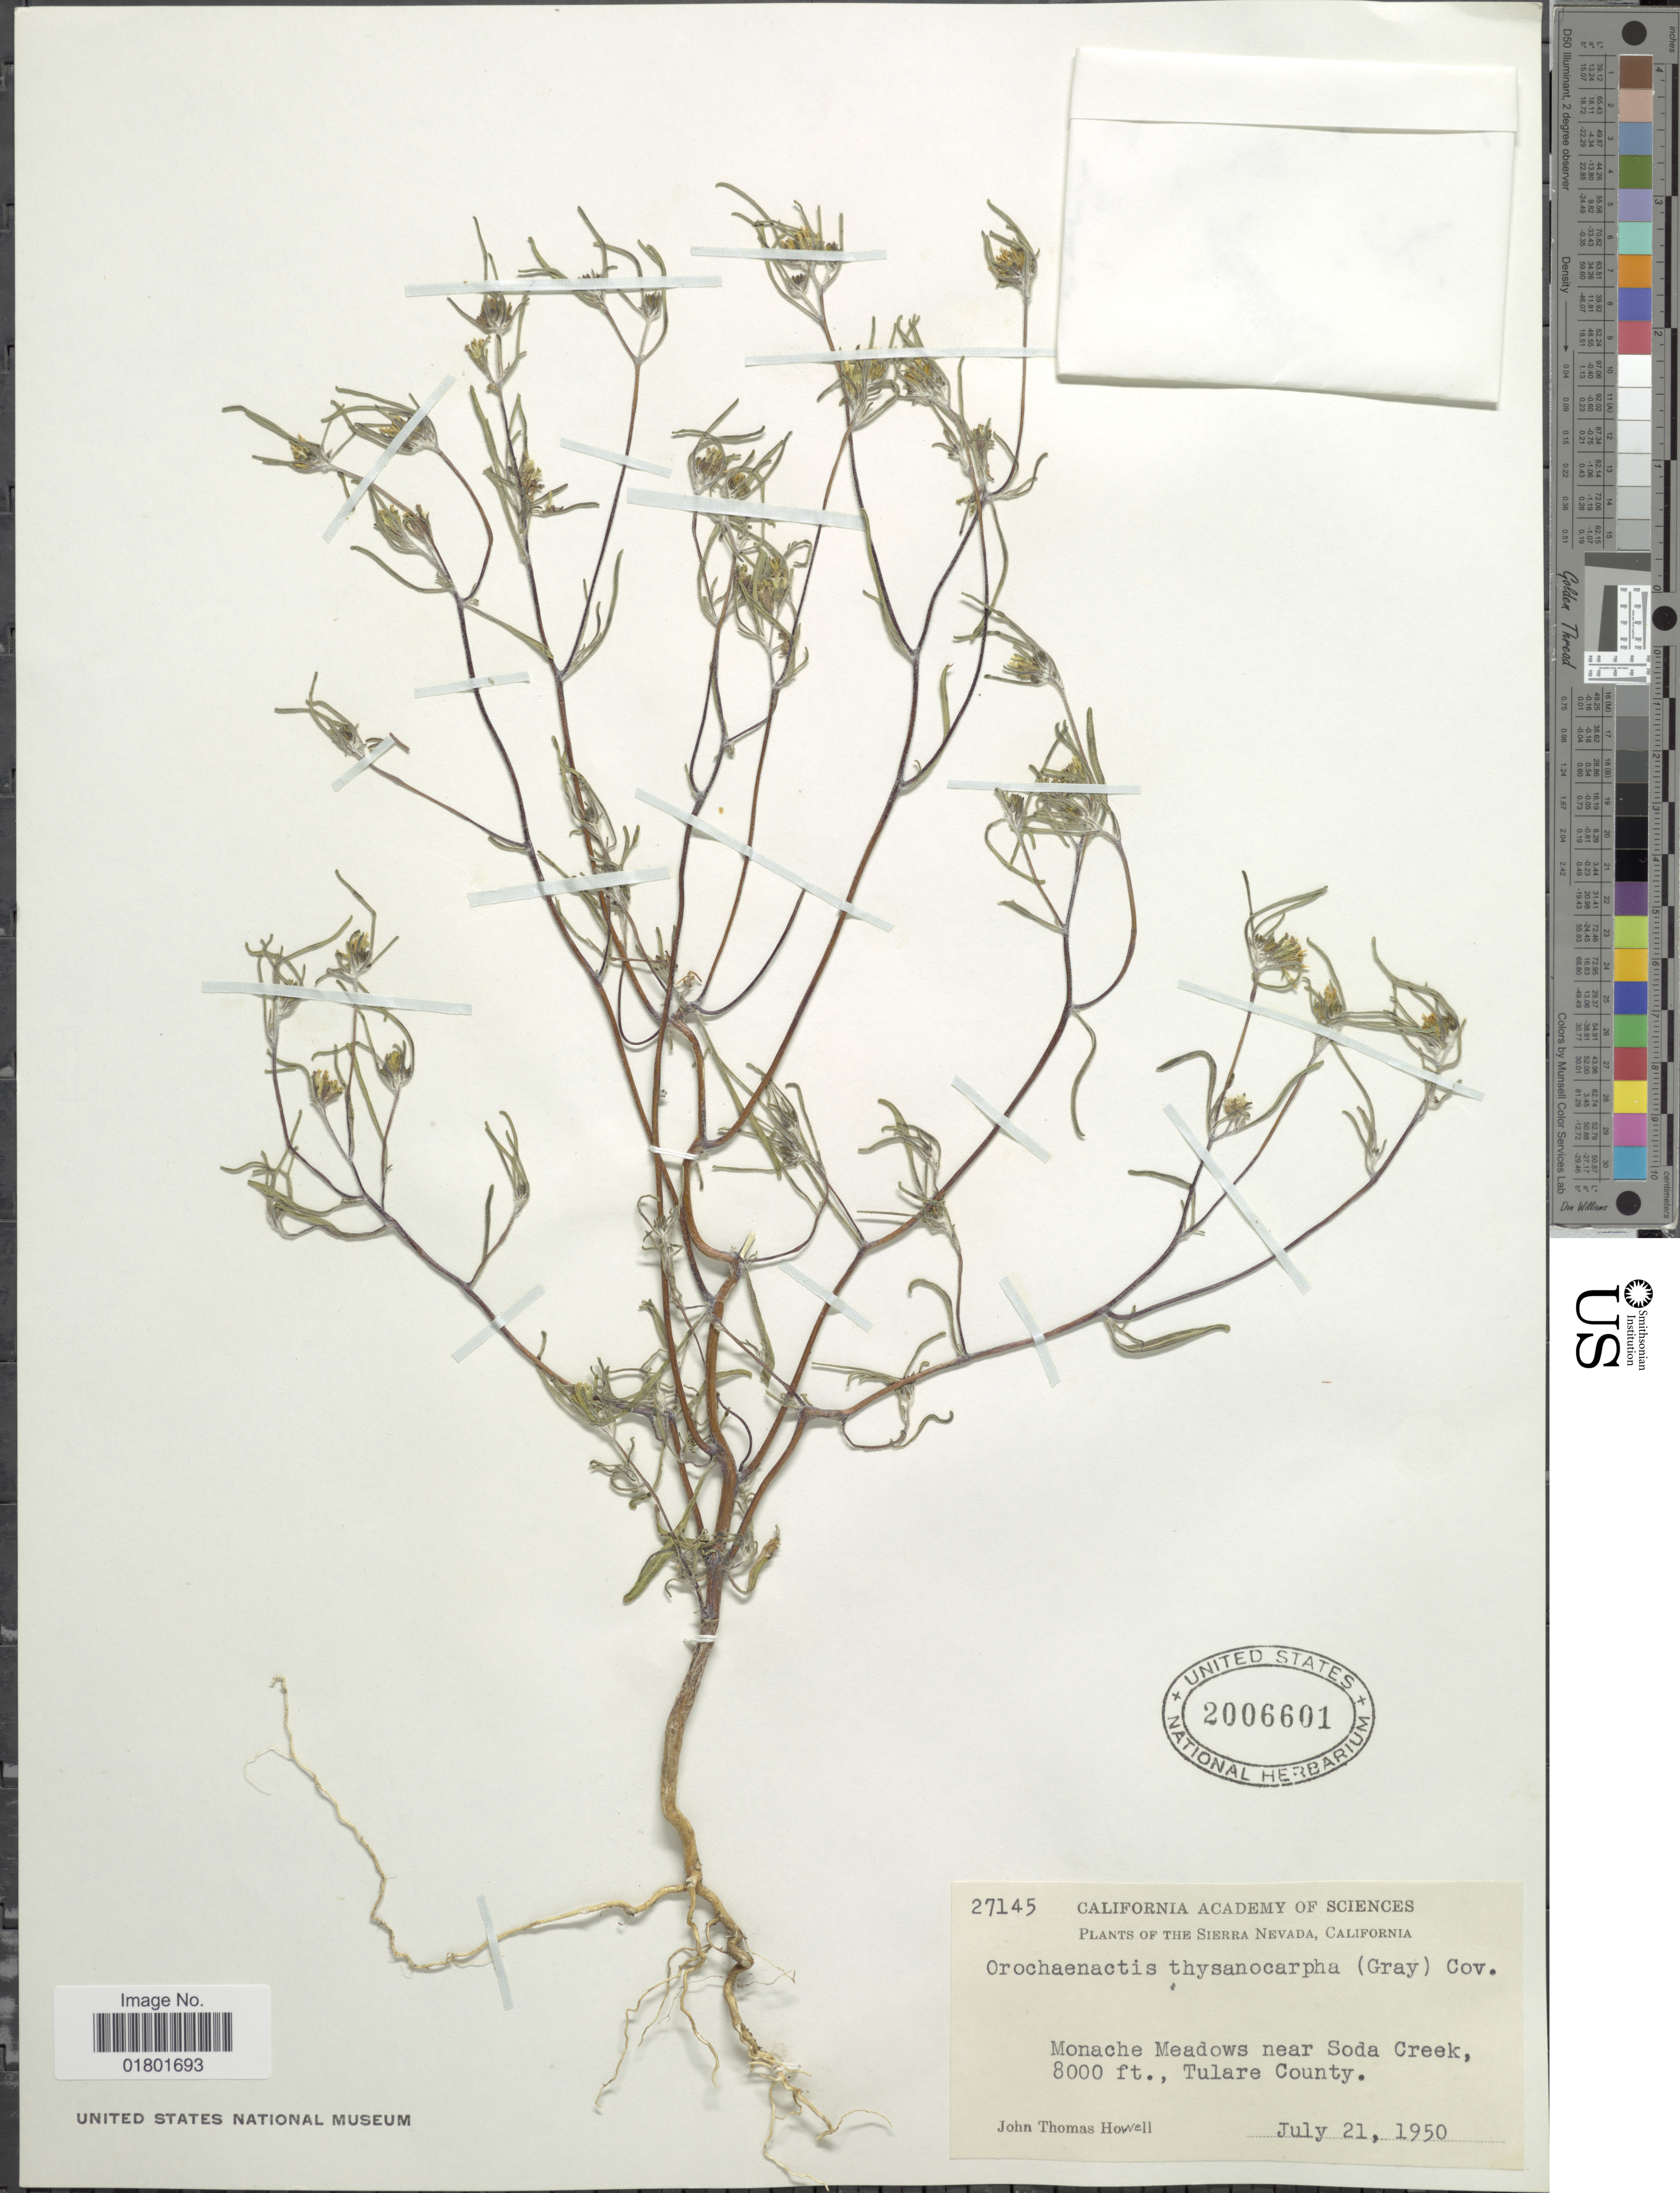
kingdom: Plantae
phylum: Tracheophyta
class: Magnoliopsida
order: Asterales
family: Asteraceae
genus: Orochaenactis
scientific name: Orochaenactis thysanocarpha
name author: (A. Gray) Coville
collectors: J. T. Howell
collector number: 27145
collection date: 1950-07-21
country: United States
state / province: California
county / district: Tulare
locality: The Sierra Nevada, Monache Meadows near Soda Creek, Tulare County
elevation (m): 2438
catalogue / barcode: US 2006601